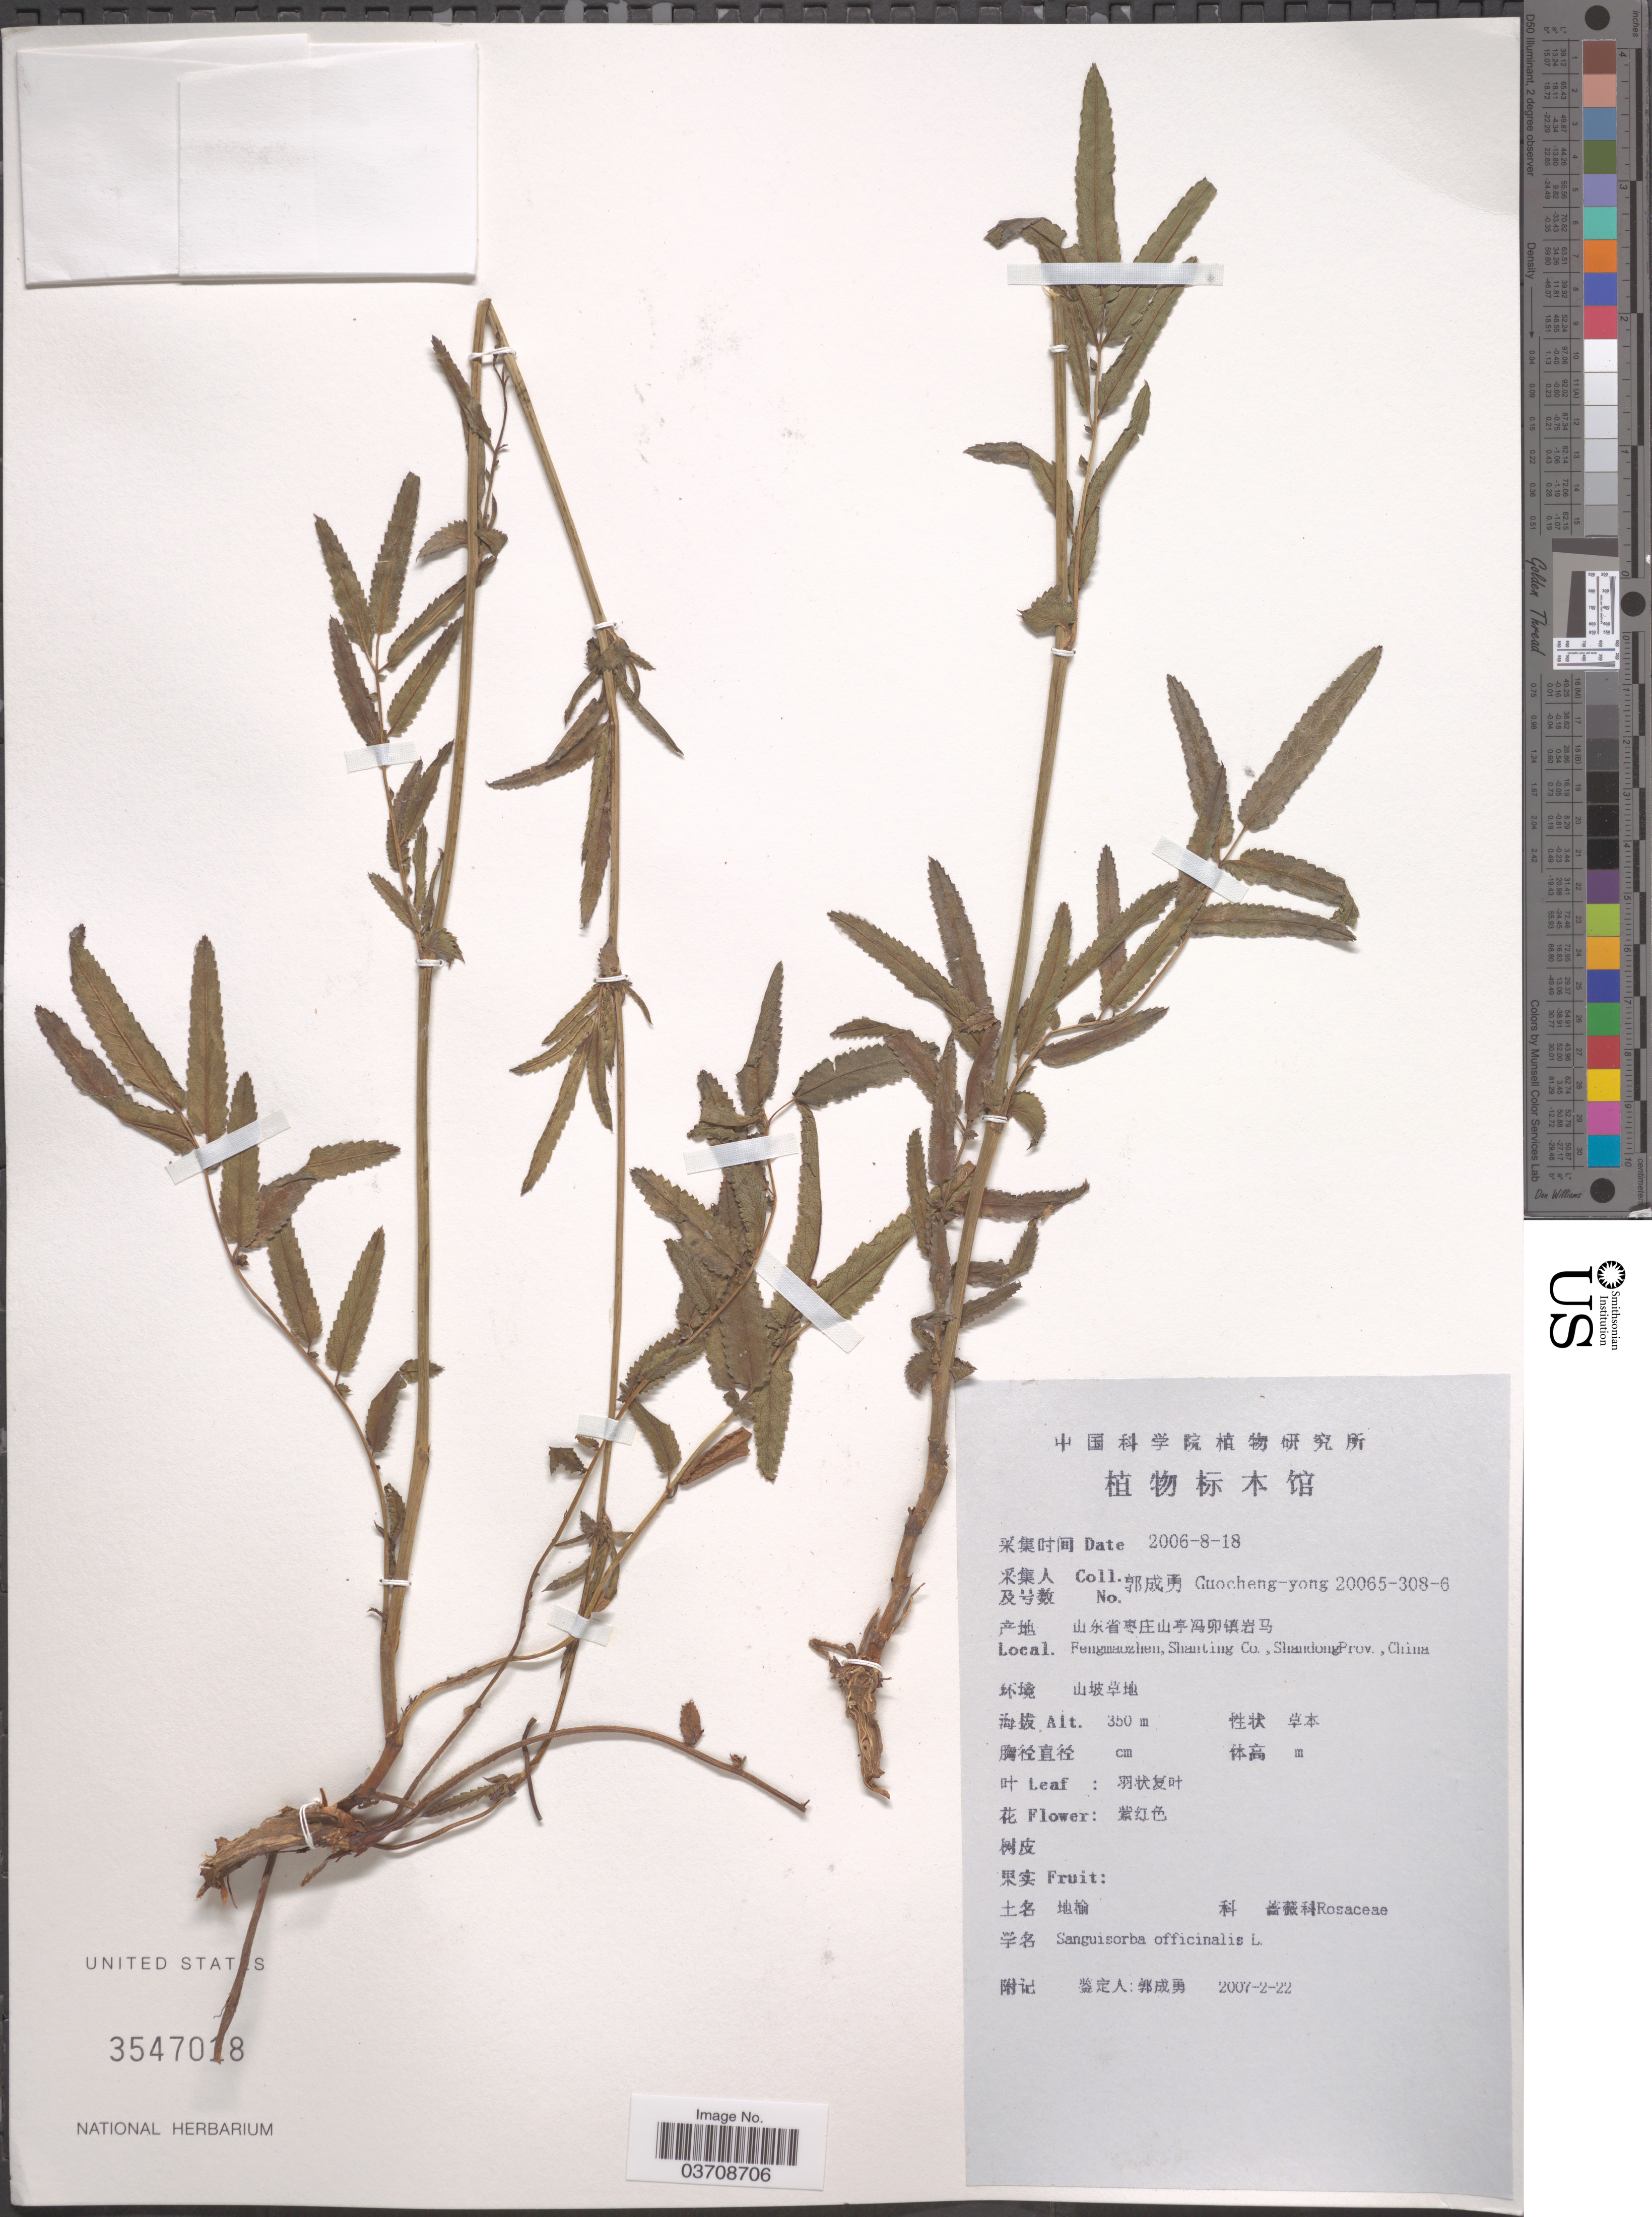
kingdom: Plantae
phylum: Tracheophyta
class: Magnoliopsida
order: Rosales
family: Rosaceae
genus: Sanguisorba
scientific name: Sanguisorba officinalis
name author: L.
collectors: Guo cheng-yong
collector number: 20065-308-6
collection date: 2006-08-18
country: China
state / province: Shandong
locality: Fengmaozhen, Shanting Co., Shandong Prov.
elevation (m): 350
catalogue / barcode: US 3547018